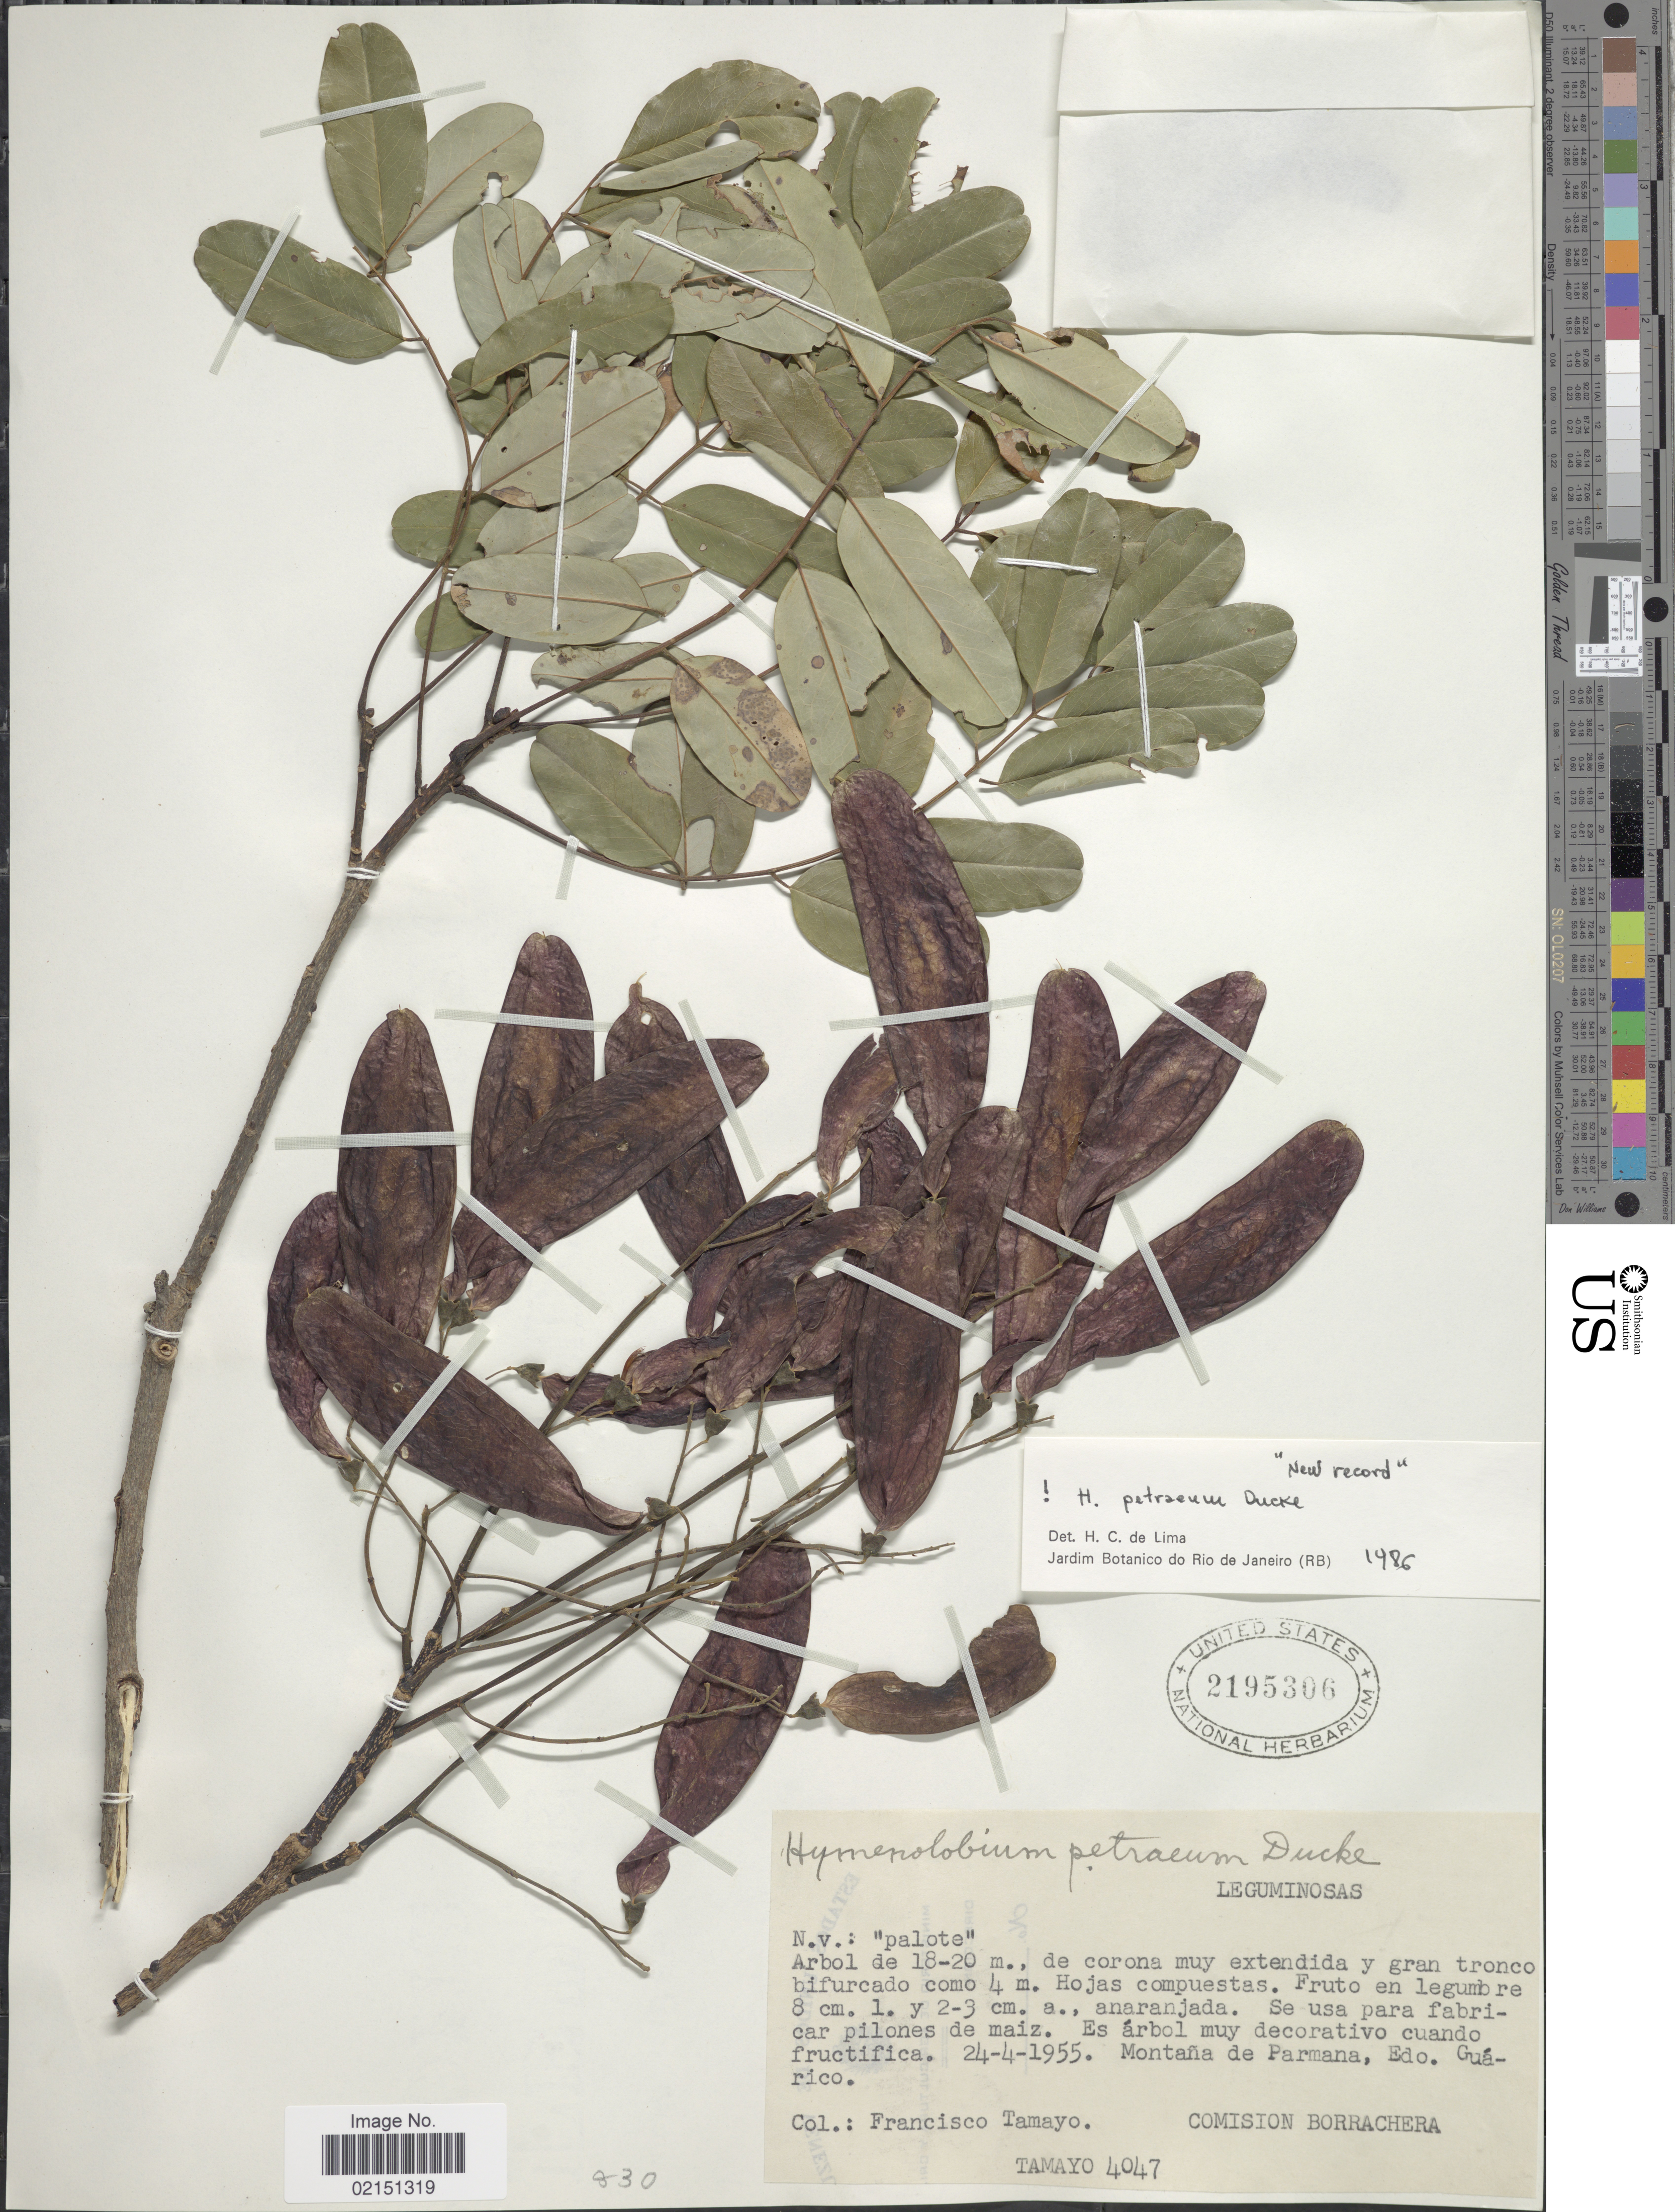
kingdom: Plantae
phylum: Tracheophyta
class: Magnoliopsida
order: Fabales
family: Fabaceae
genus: Hymenolobium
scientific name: Hymenolobium petraeum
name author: Ducke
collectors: F. Tamayo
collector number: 4047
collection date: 1955-04-24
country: Venezuela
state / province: Guárico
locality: Montana de Paramana, Edo. Guarico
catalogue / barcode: US 2195306